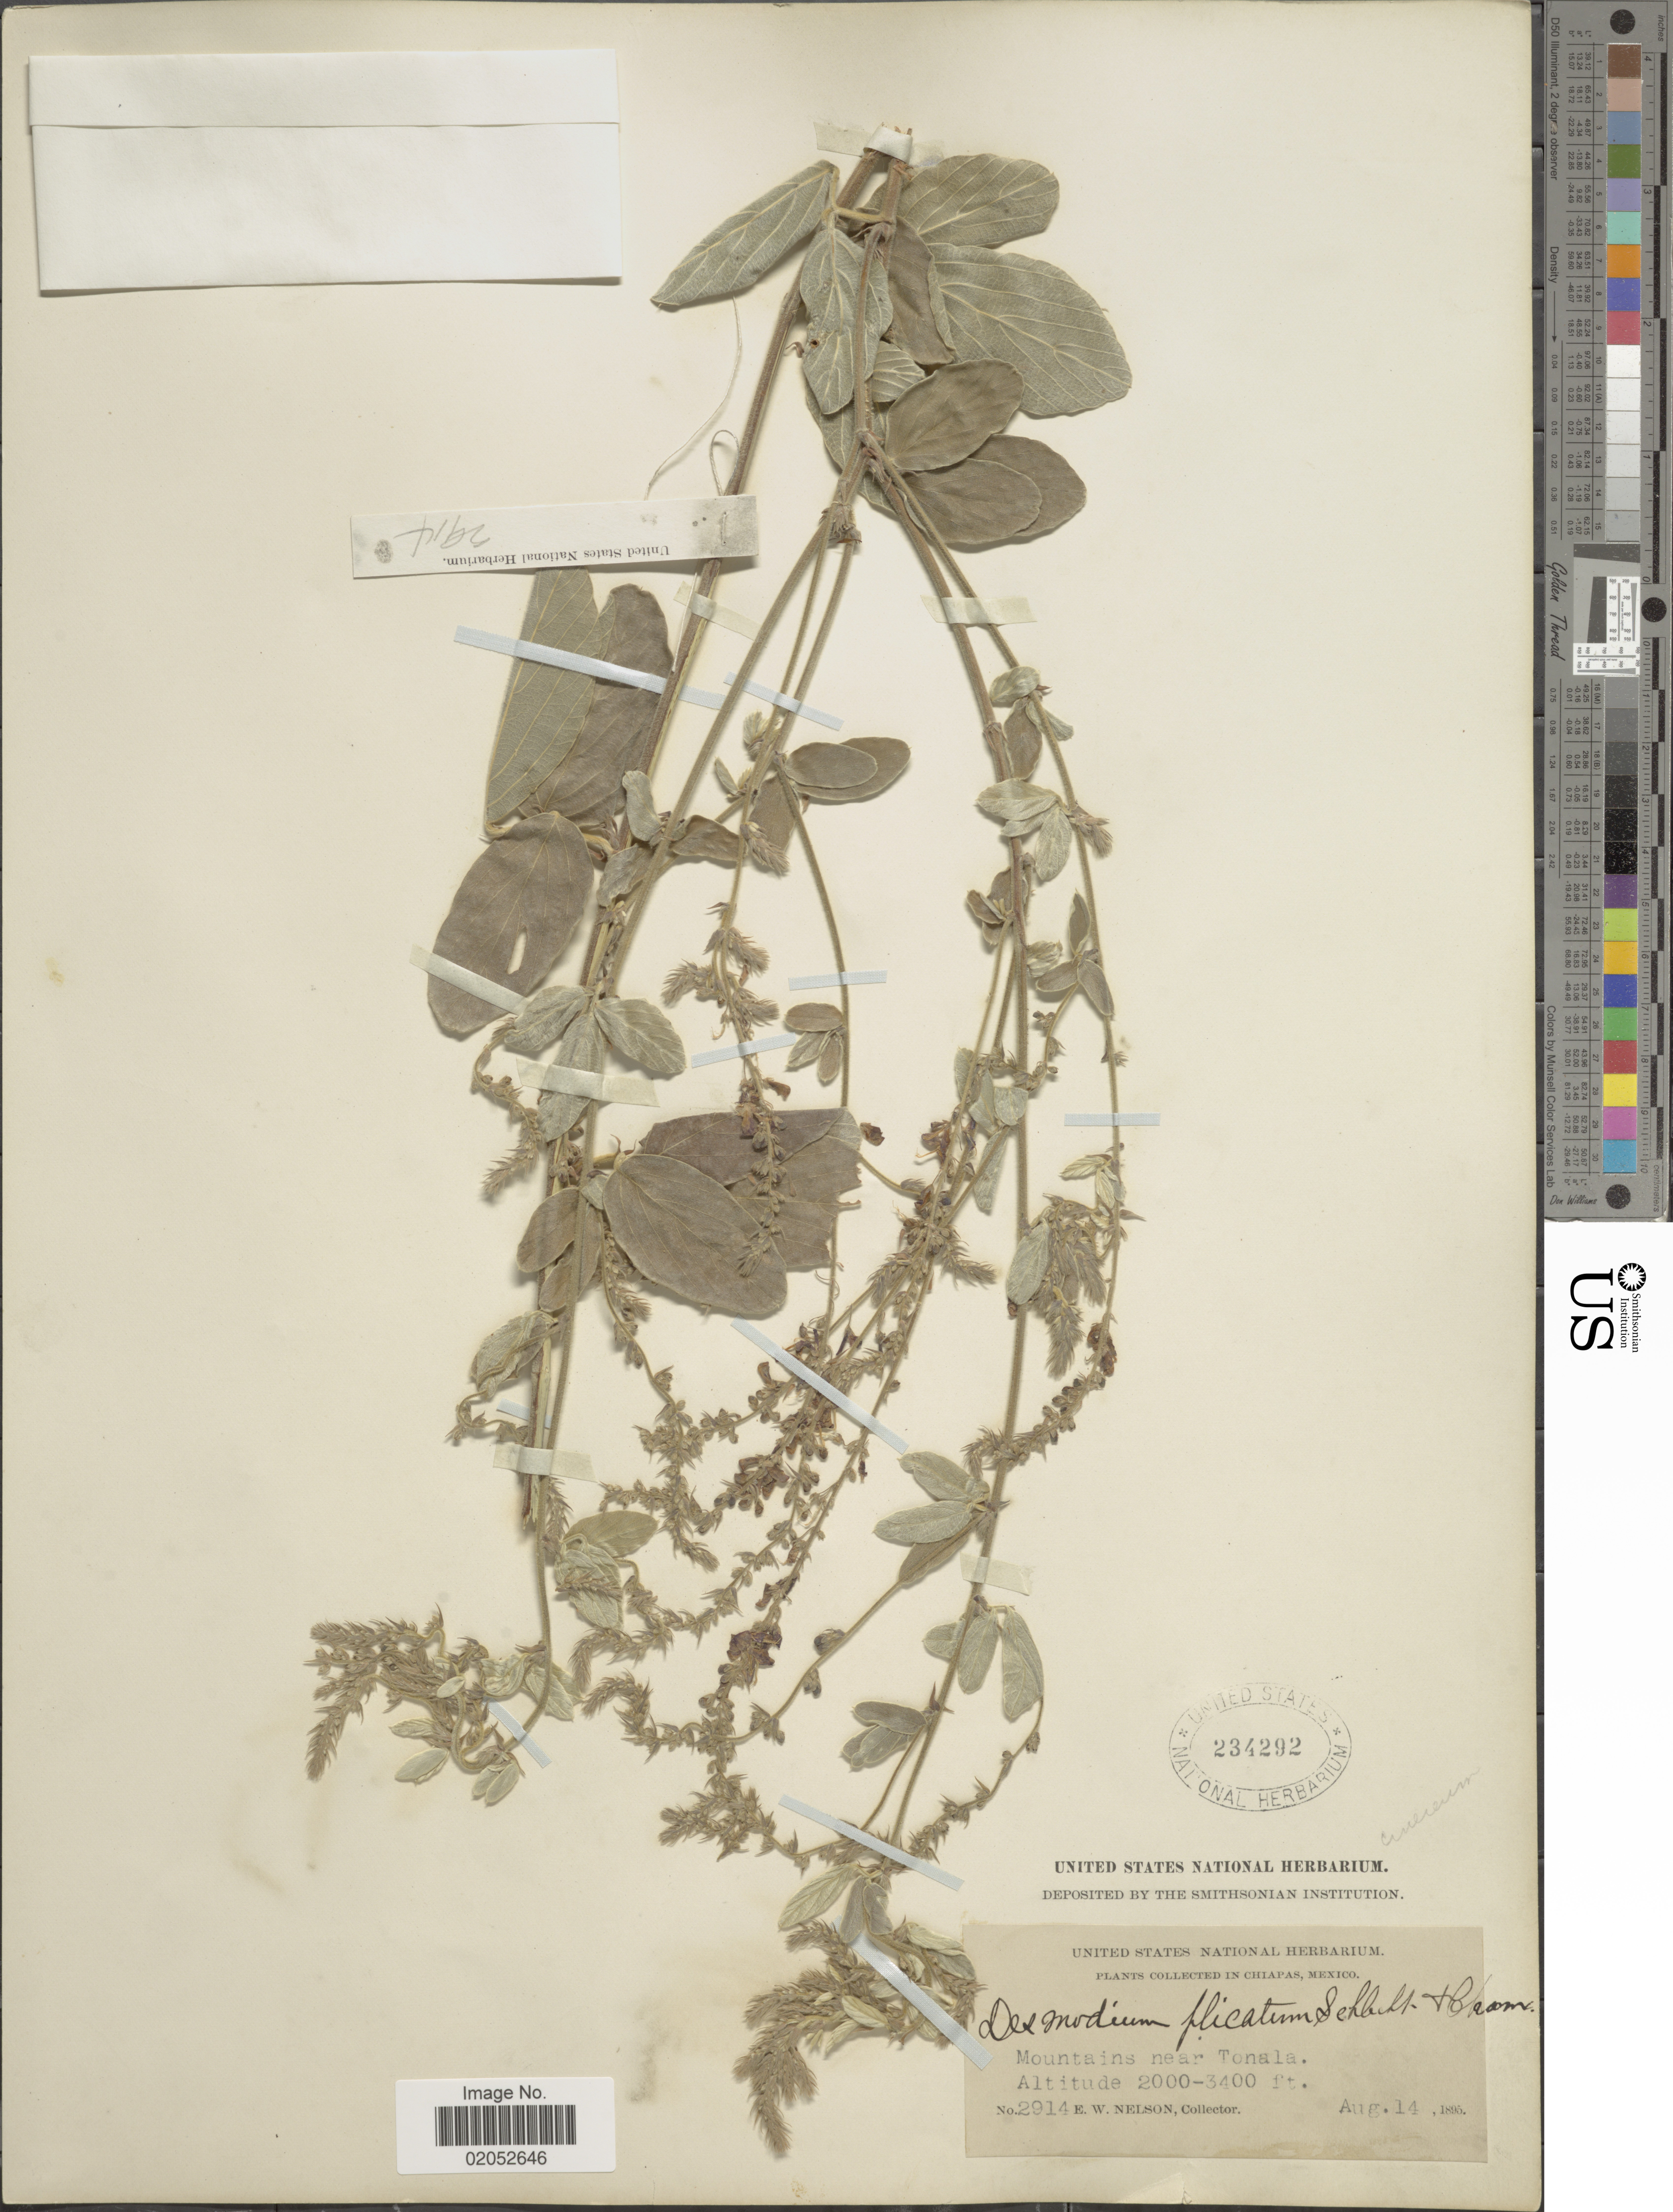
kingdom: Plantae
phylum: Tracheophyta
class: Magnoliopsida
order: Fabales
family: Fabaceae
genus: Desmodium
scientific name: Desmodium plicatum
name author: Schltdl. & Cham.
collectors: E. W. Nelson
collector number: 2914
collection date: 1895-08-14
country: Mexico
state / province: Chiapas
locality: Mountains near Tonala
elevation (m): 610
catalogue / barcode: US 234292